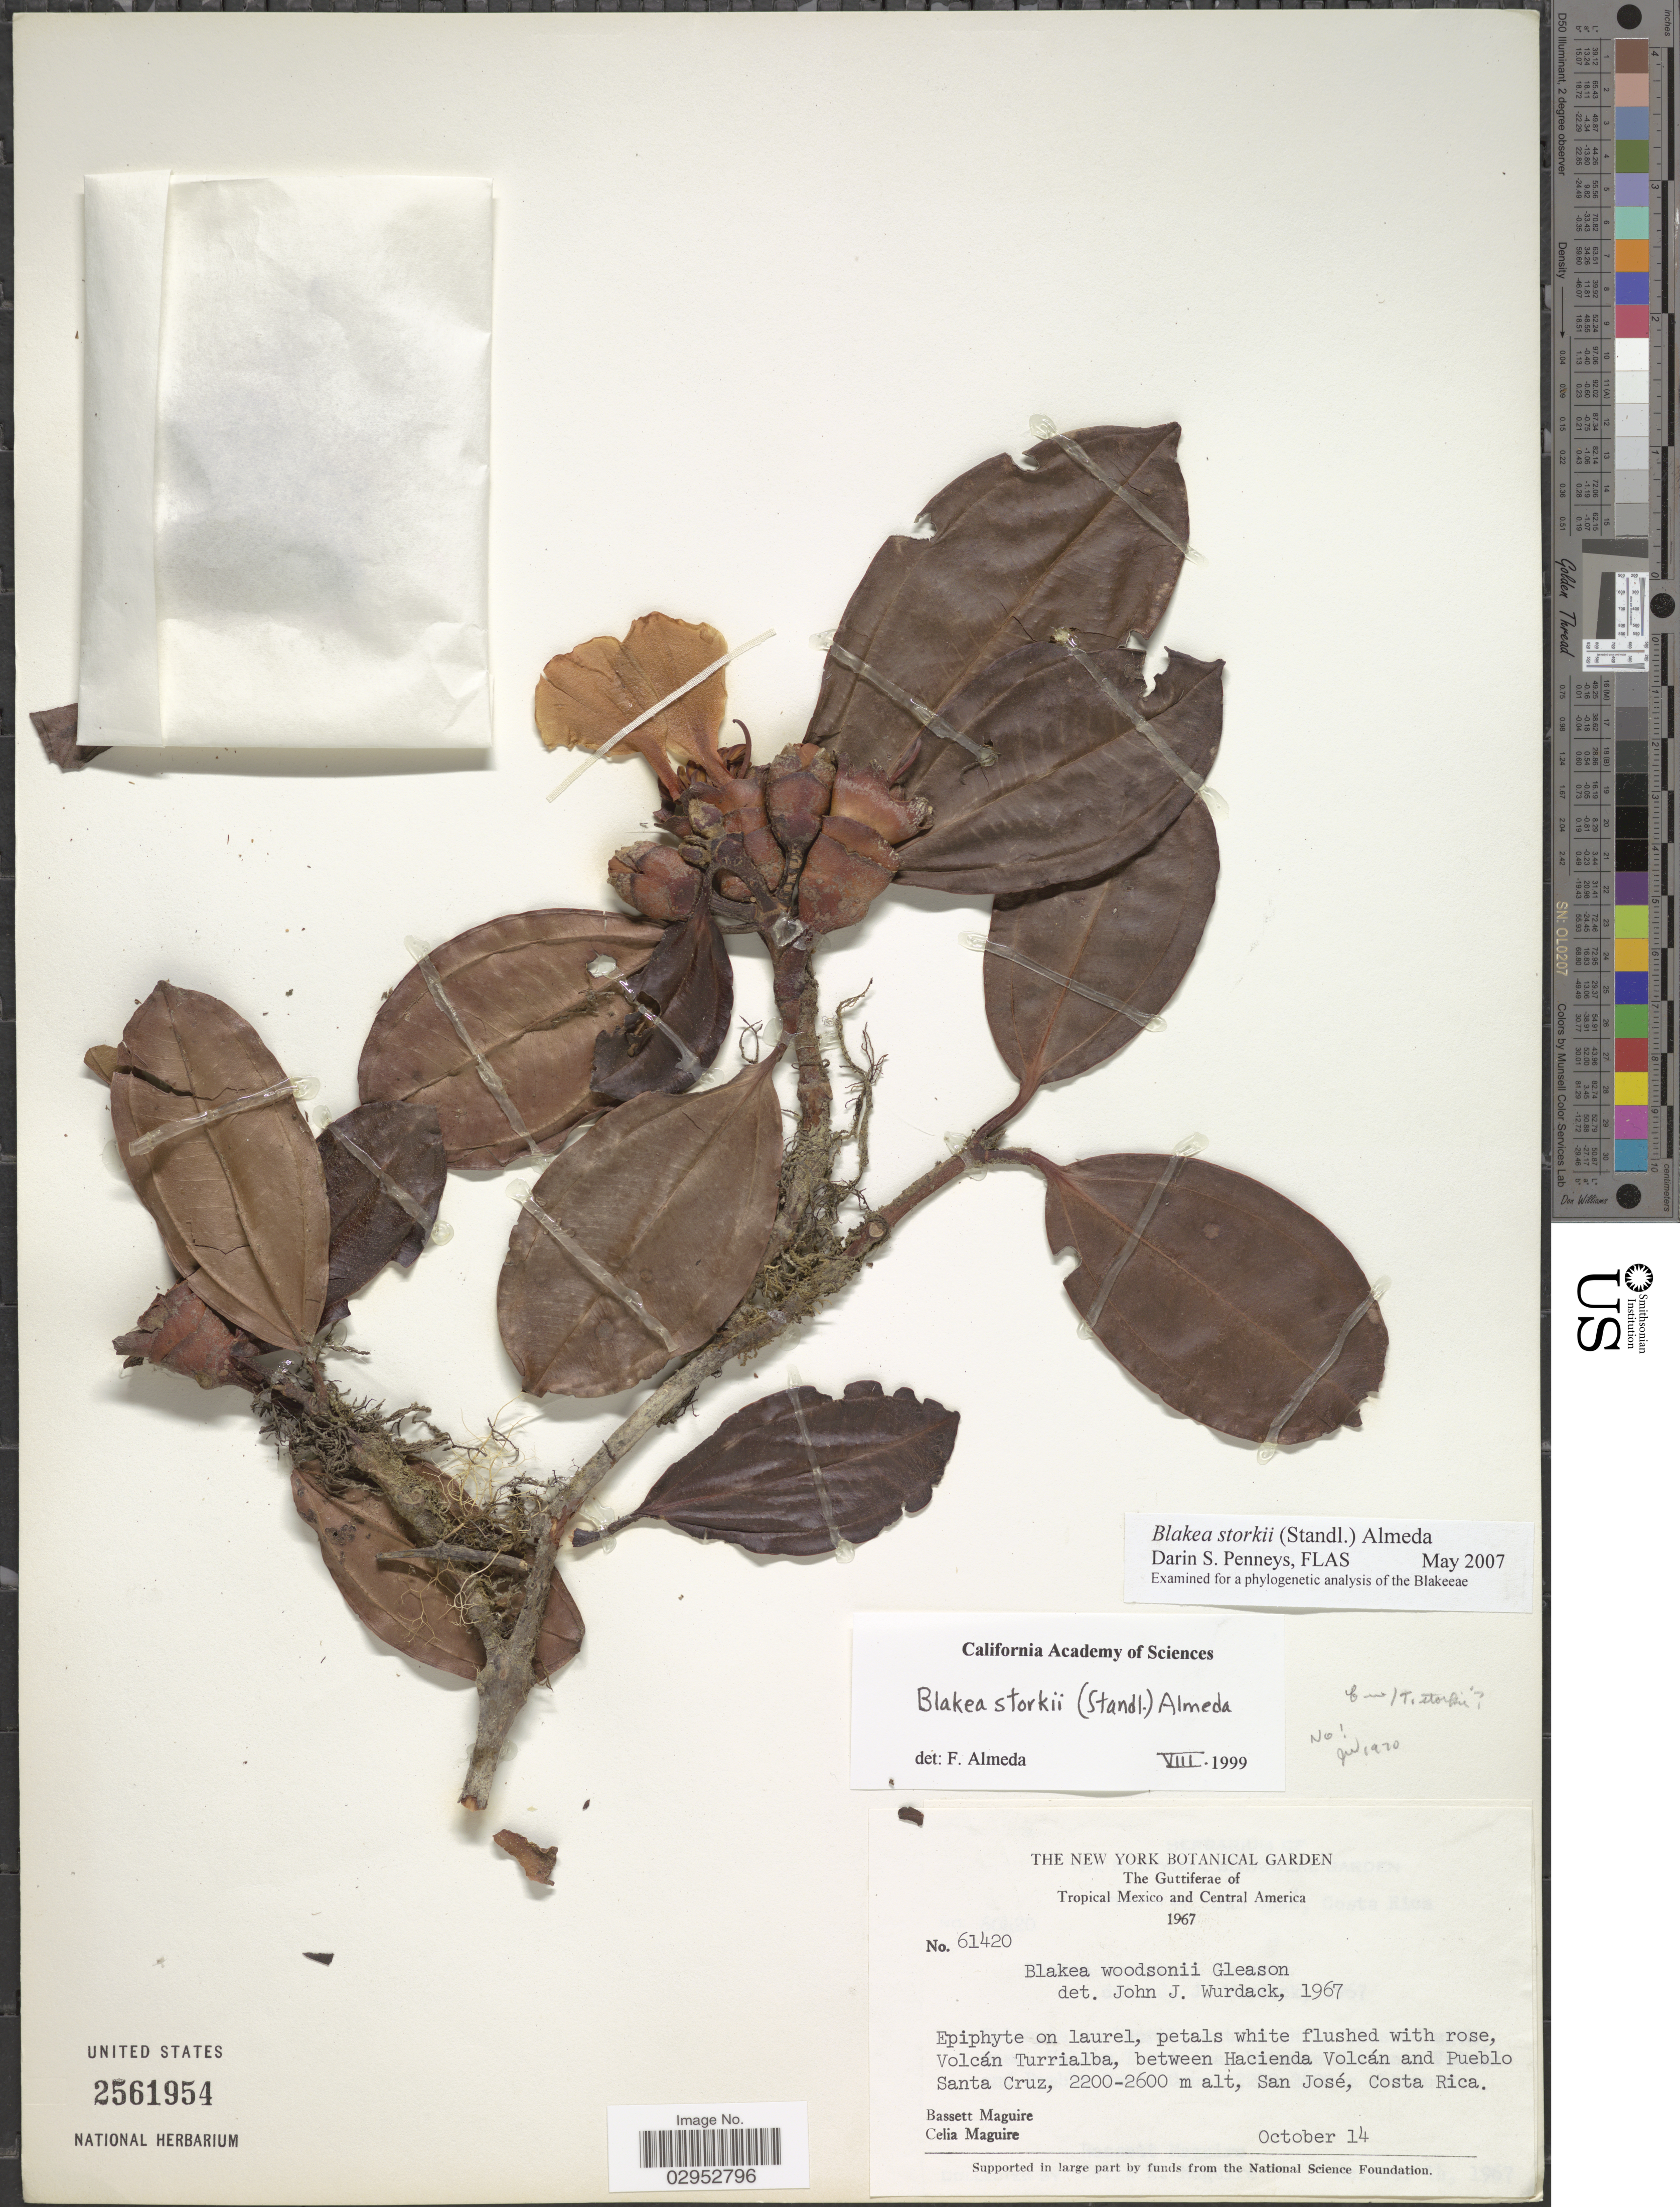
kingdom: Plantae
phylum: Tracheophyta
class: Magnoliopsida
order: Myrtales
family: Melastomataceae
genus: Blakea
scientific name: Blakea storkii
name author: (Standl.) Almeda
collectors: B. Maguire & C. K. Maguire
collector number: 61420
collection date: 1967-10-14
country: Costa Rica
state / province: San José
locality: Volcán Turrialba, between Hacienda Volcán and Pueblo Santa Cruz, San José.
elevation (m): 2200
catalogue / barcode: US 2561954